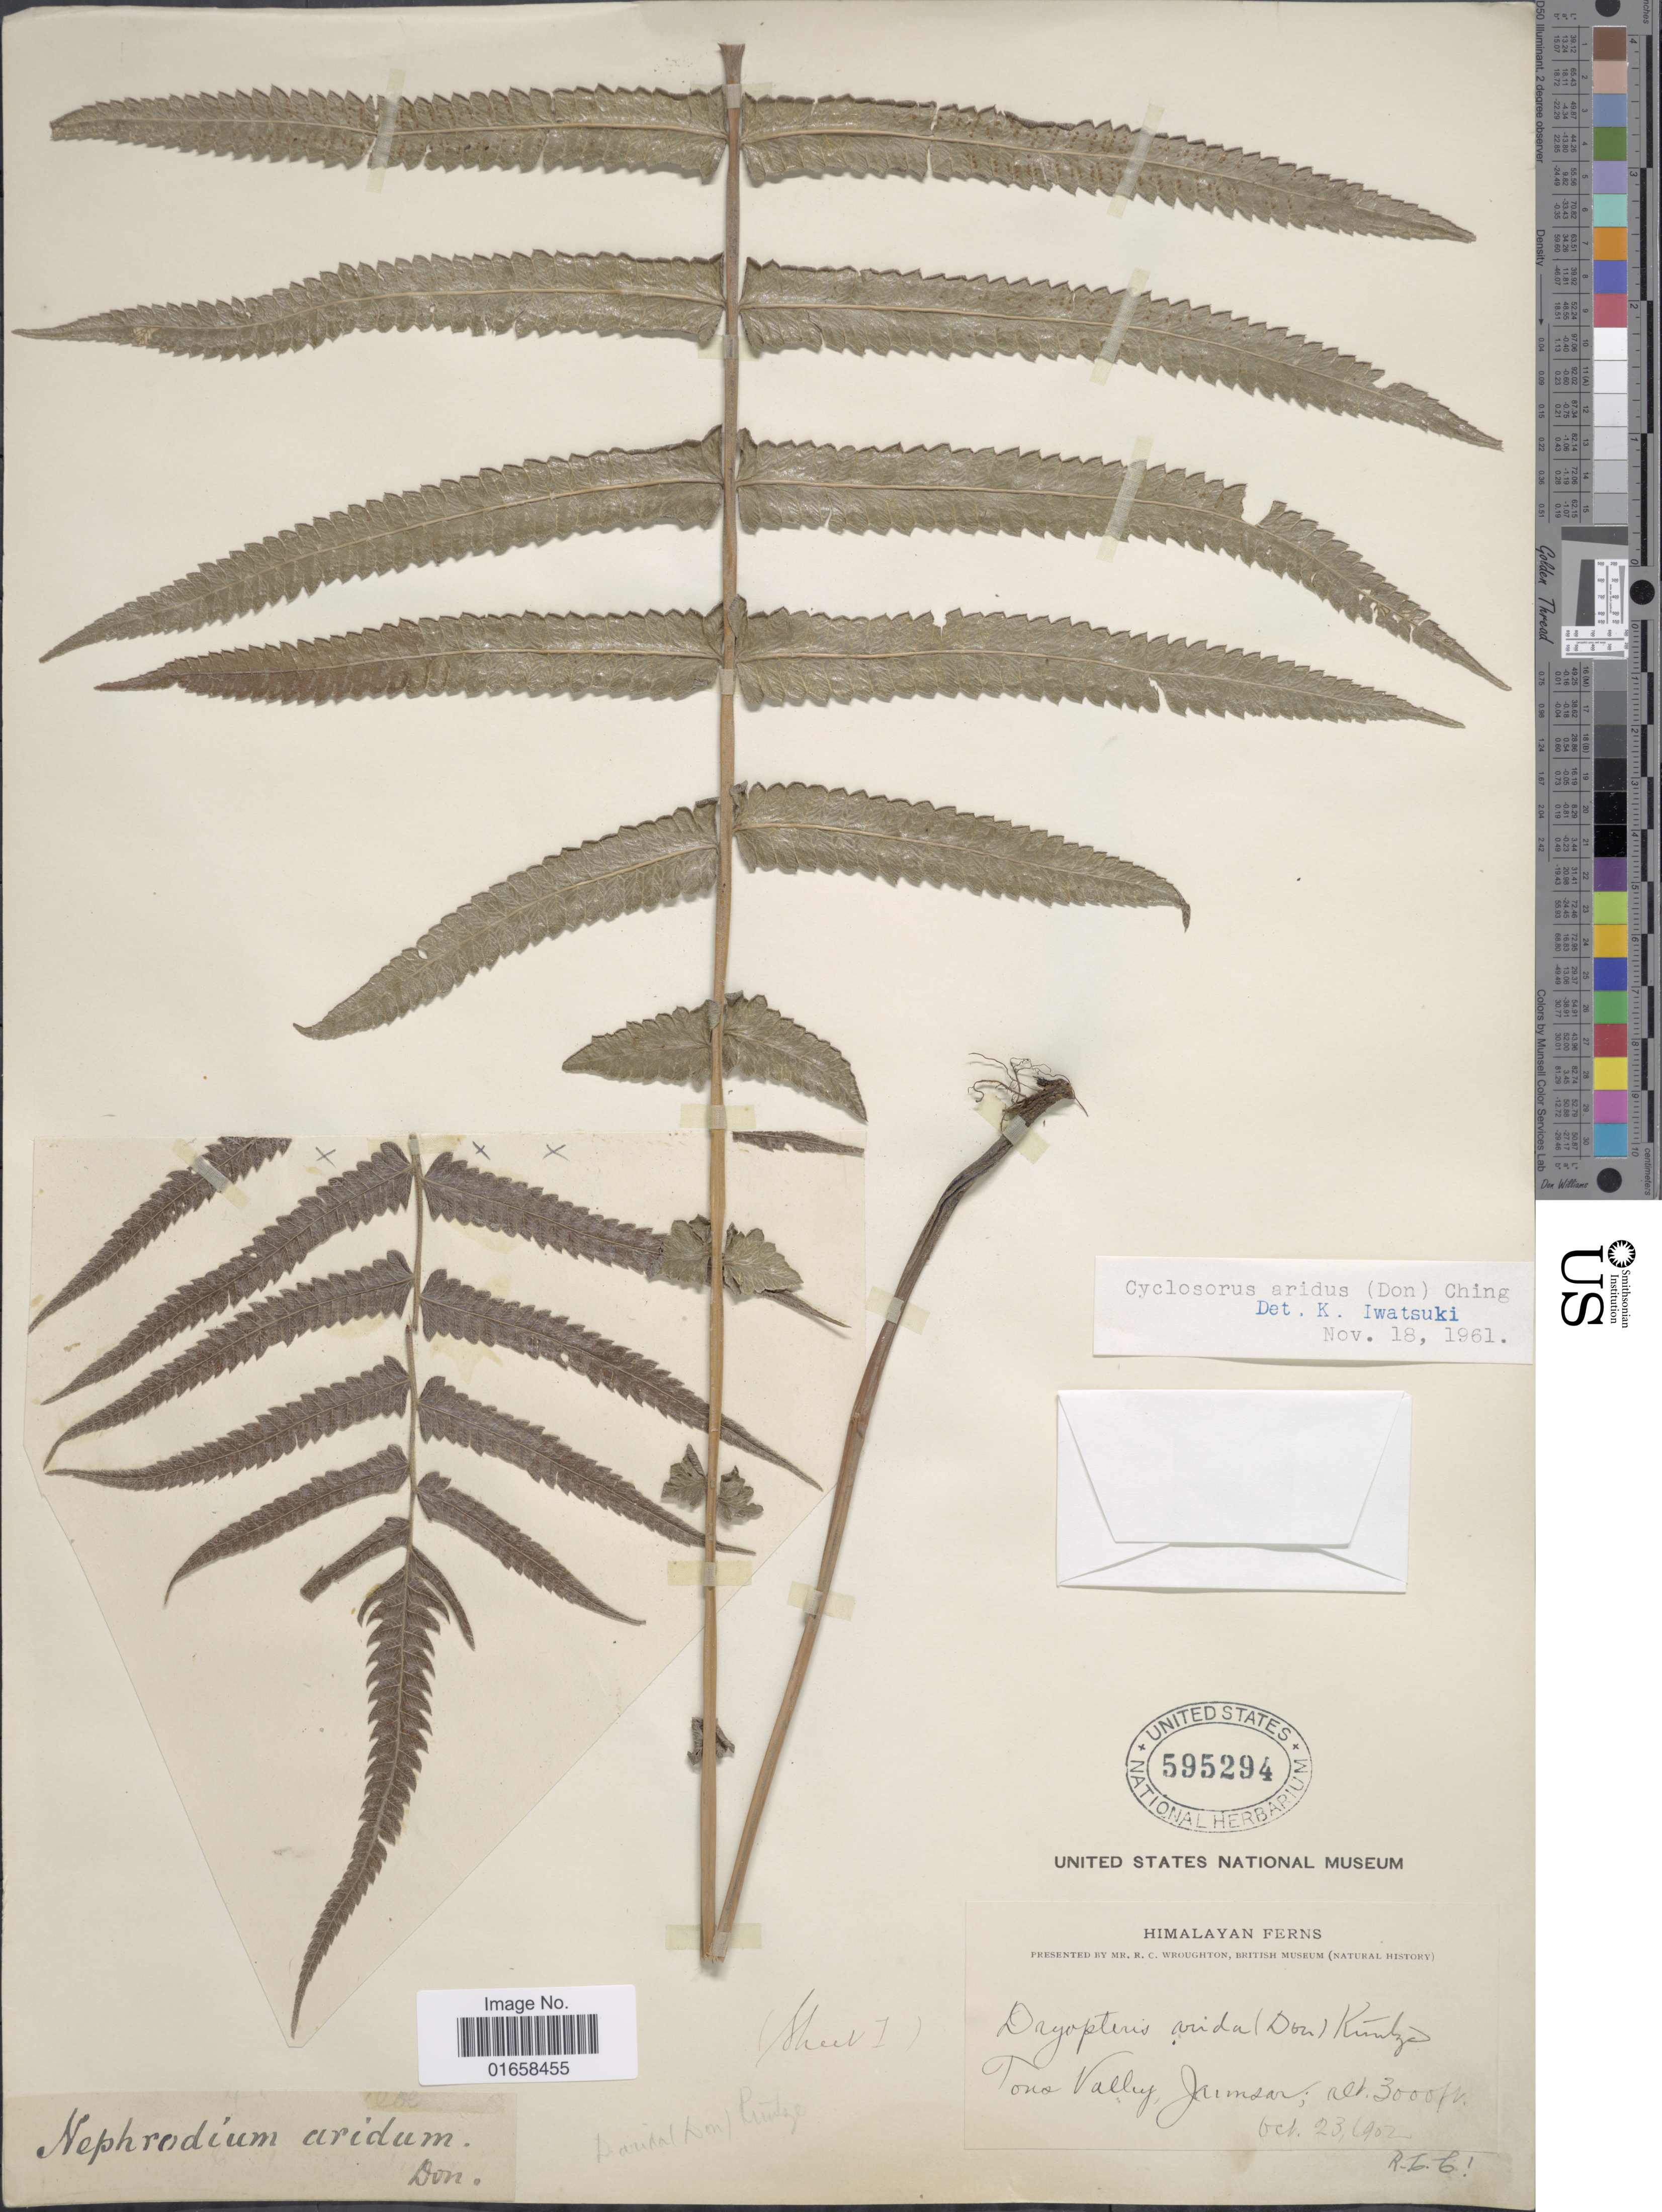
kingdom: Plantae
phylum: Tracheophyta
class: Polypodiopsida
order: Polypodiales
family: Thelypteridaceae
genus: Christella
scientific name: Christella arida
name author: (D. Don) Holttum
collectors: R. Wroughton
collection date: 1902-10-23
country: India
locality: Himalayan Ferns. Tons Valley Jumson.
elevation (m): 914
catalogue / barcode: US 595294